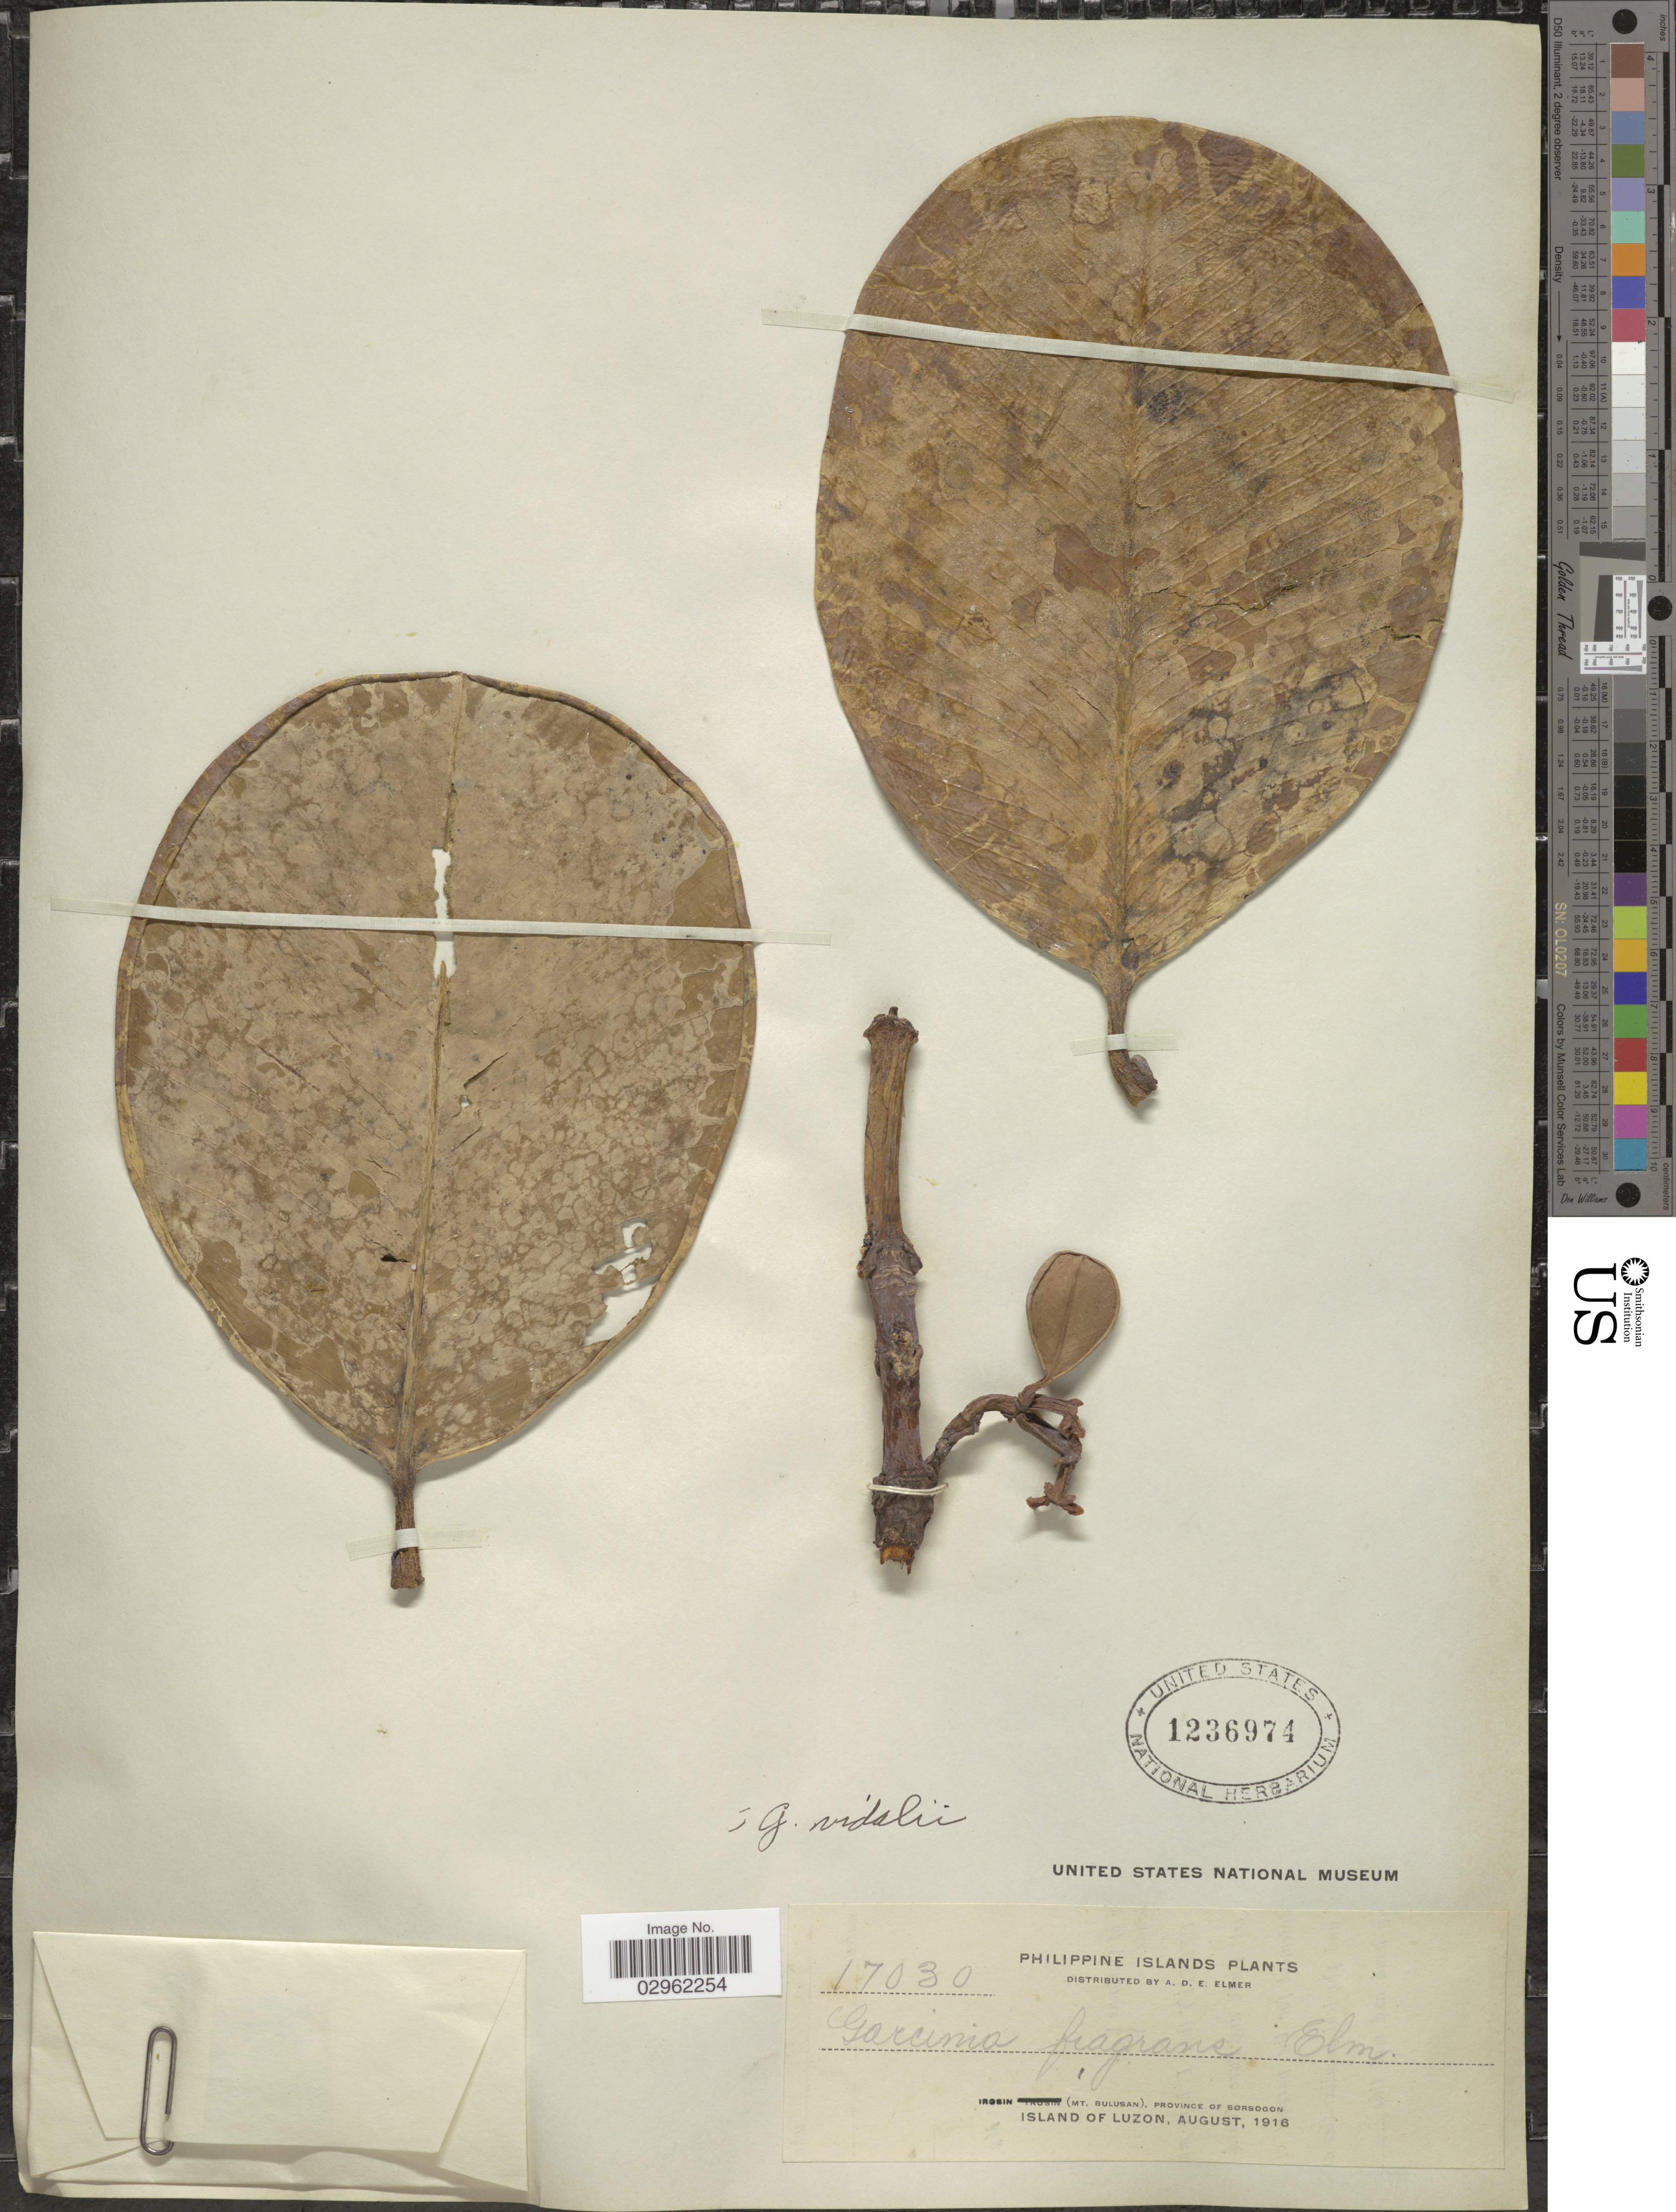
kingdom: Plantae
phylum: Tracheophyta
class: Magnoliopsida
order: Malpighiales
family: Clusiaceae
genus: Garcinia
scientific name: Garcinia vidalii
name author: Merr.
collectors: A. D. E. Elmer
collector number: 17030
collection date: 1916-08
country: Philippines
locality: Irosin (Mt. Bulusan), Province of Sorsogon, Island of Luzon.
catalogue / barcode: US 1236974